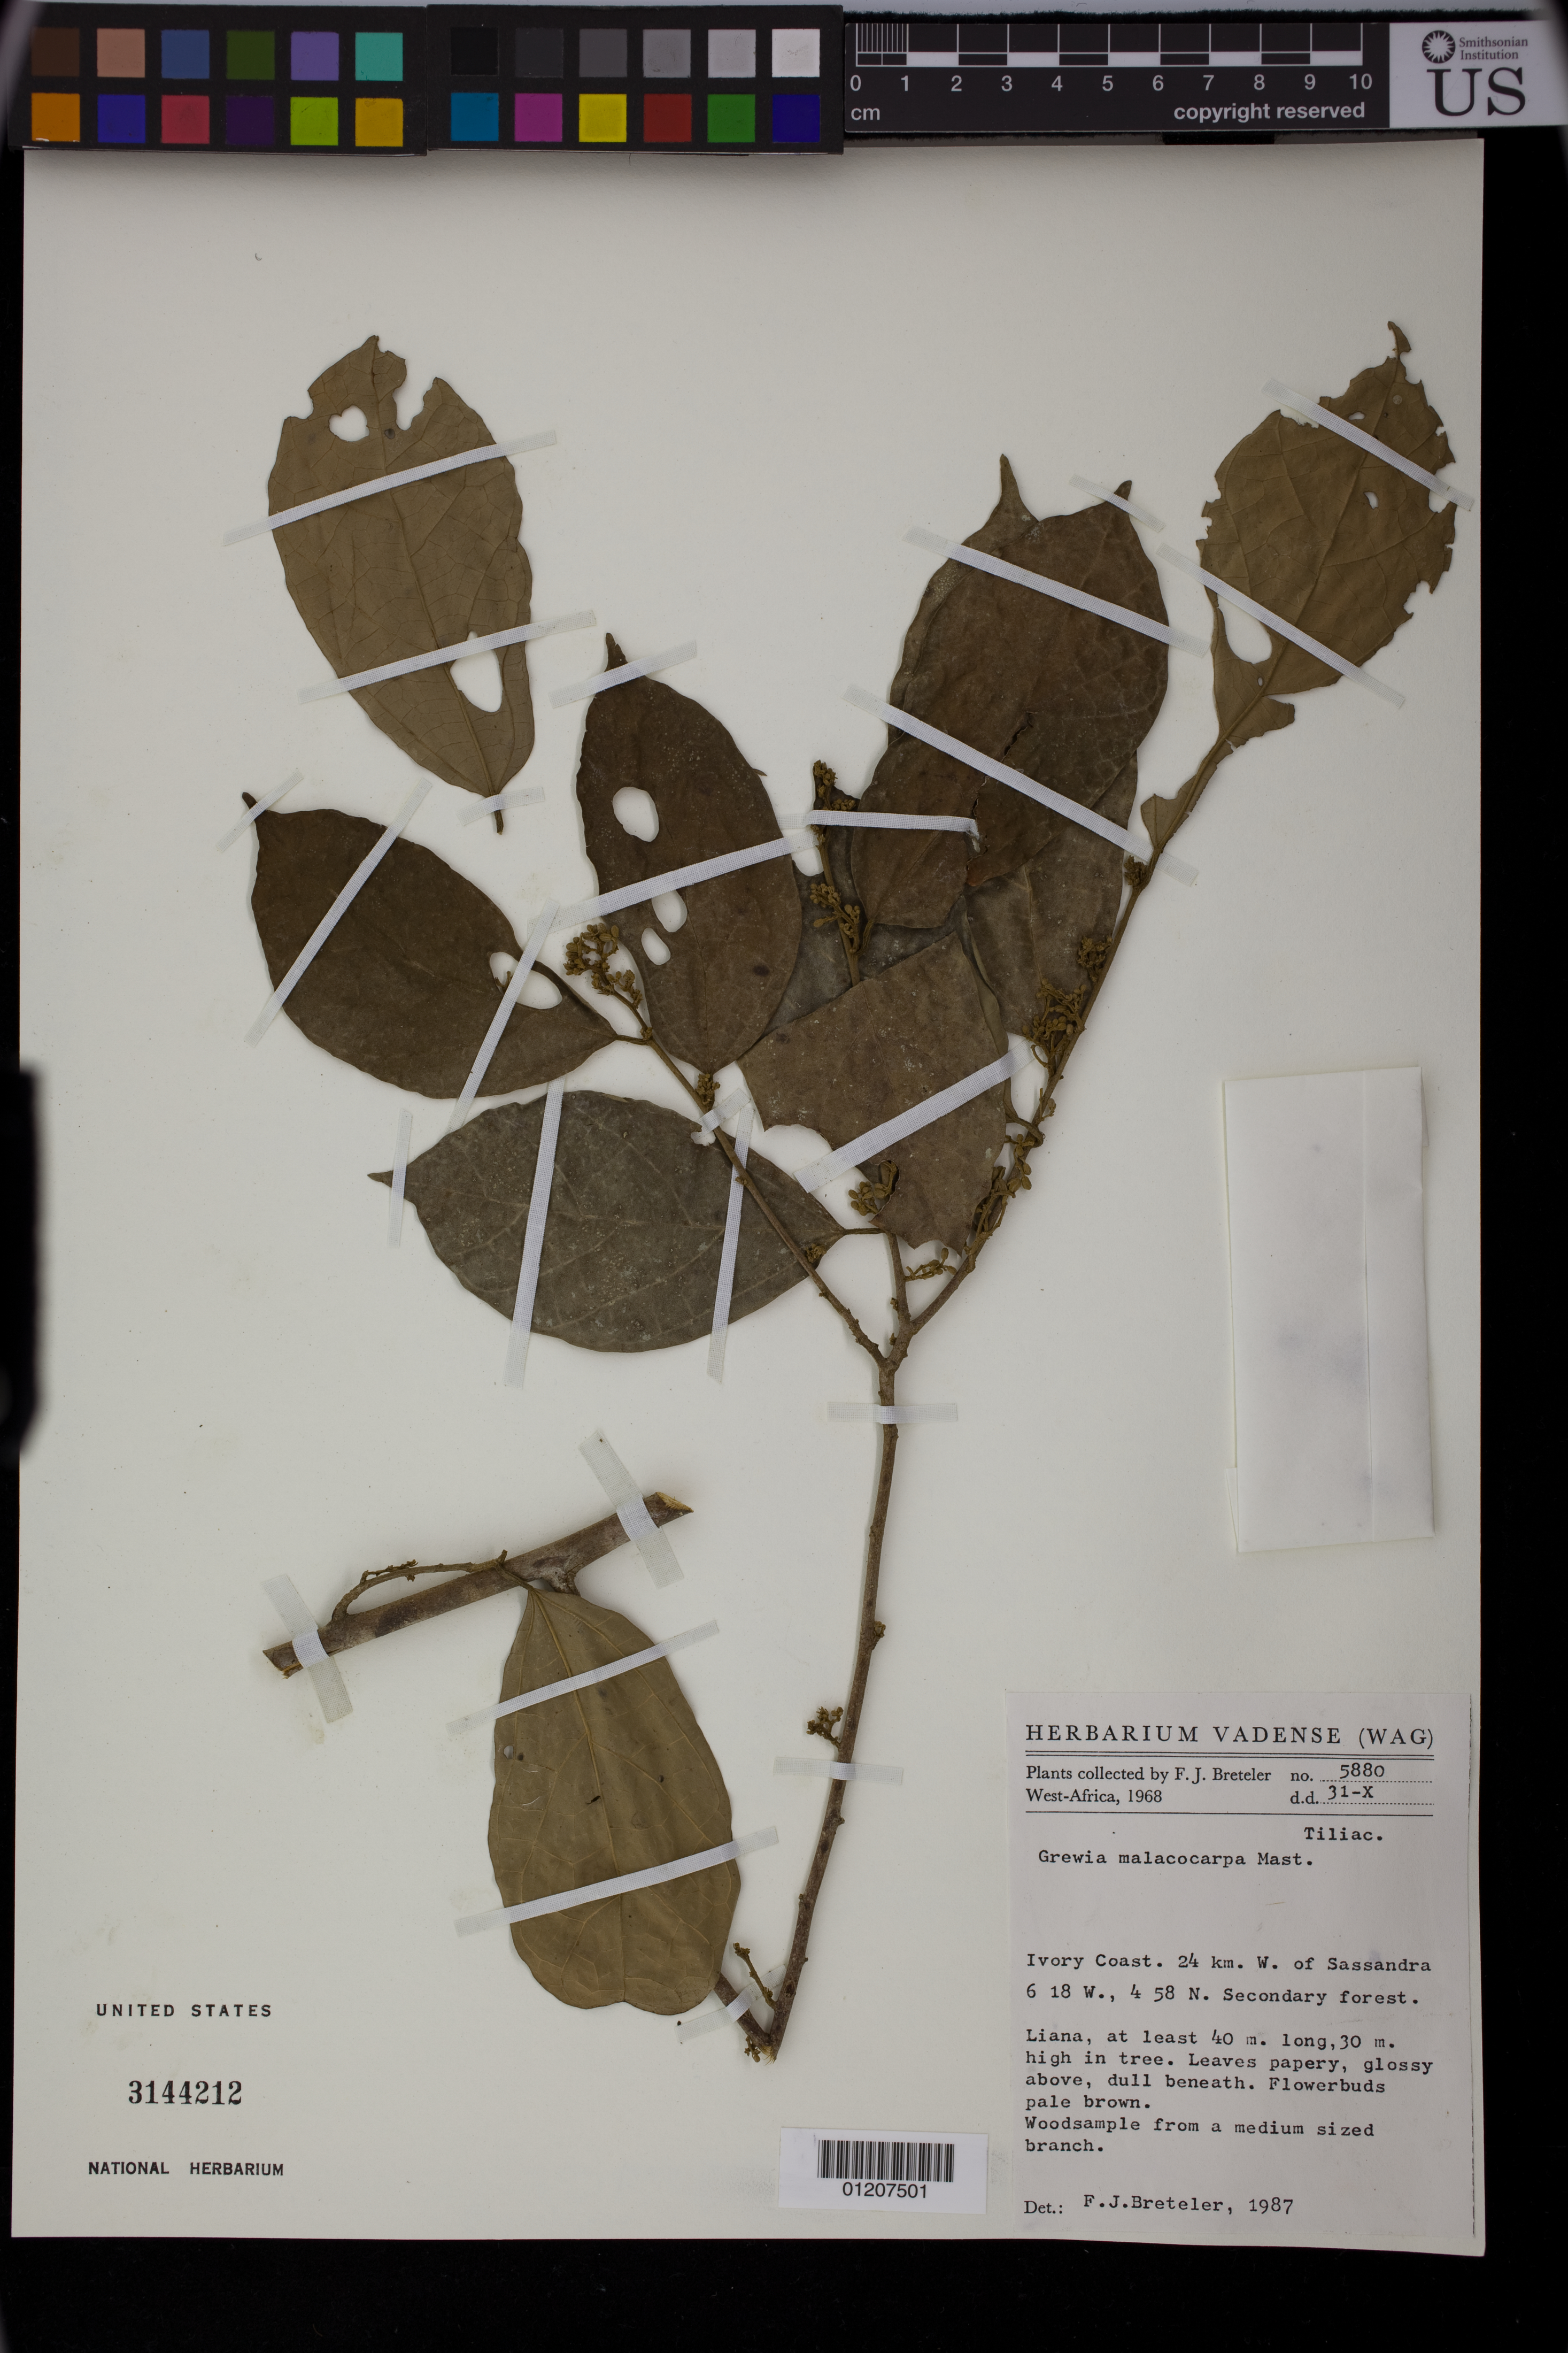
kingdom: Plantae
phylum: Tracheophyta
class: Magnoliopsida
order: Malvales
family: Malvaceae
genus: Microcos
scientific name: Microcos malacocarpa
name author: (Mast.) Burret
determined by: Dorr, L. J., (BOT), Smithsonian Institution - National Museum of Natural History (UNITED STATES)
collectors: F. J. Breteler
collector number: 5880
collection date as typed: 31 Oct 1968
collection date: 1968-10-31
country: Ivory Coast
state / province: Bas-Sassandra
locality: West-Africa. Ivory Coast. 24 km. W. of Sassandra. Secondary forest.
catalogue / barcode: US 3144212